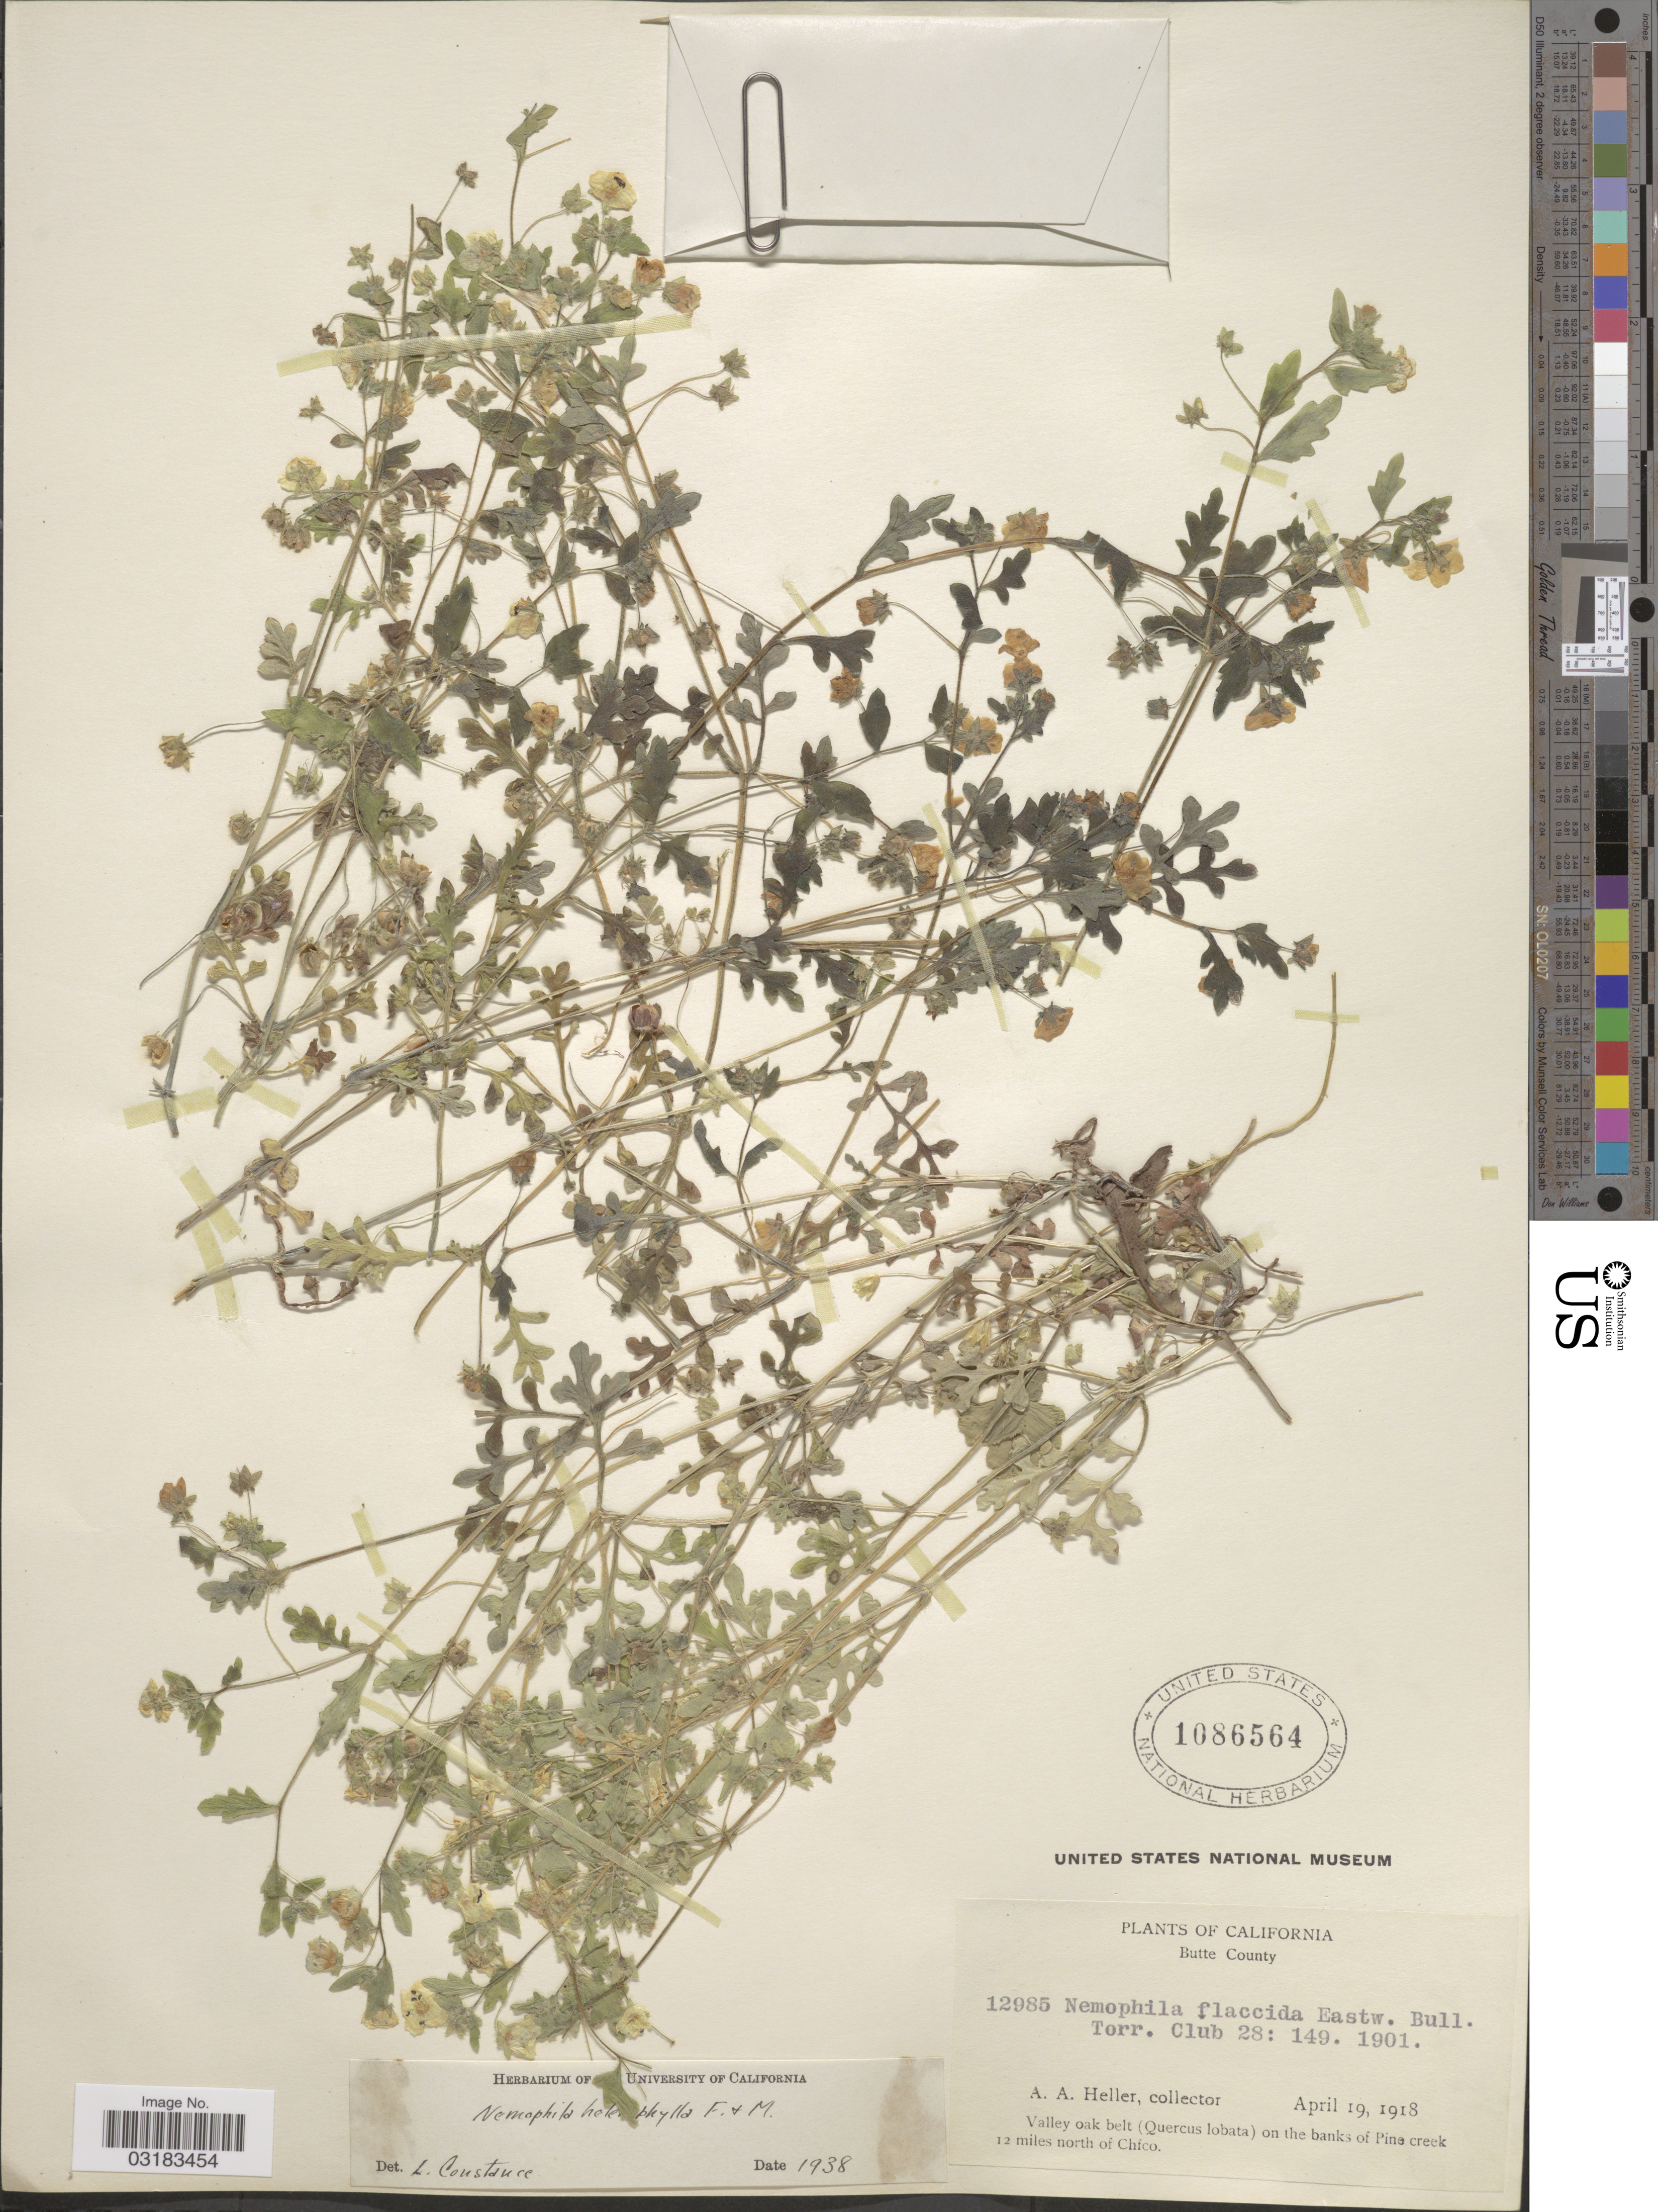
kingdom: Plantae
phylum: Tracheophyta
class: Magnoliopsida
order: Boraginales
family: Hydrophyllaceae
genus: Nemophila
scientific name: Nemophila heterophylla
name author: Fisch. & C.A. Mey.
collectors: A. A. Heller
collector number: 12985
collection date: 1918-04-19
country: United States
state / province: California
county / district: Butte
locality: Butte County. Valley oak belt (Quercus lobata) on the banks of the Pine creek 12 miles north of Chico.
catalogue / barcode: US 1086564